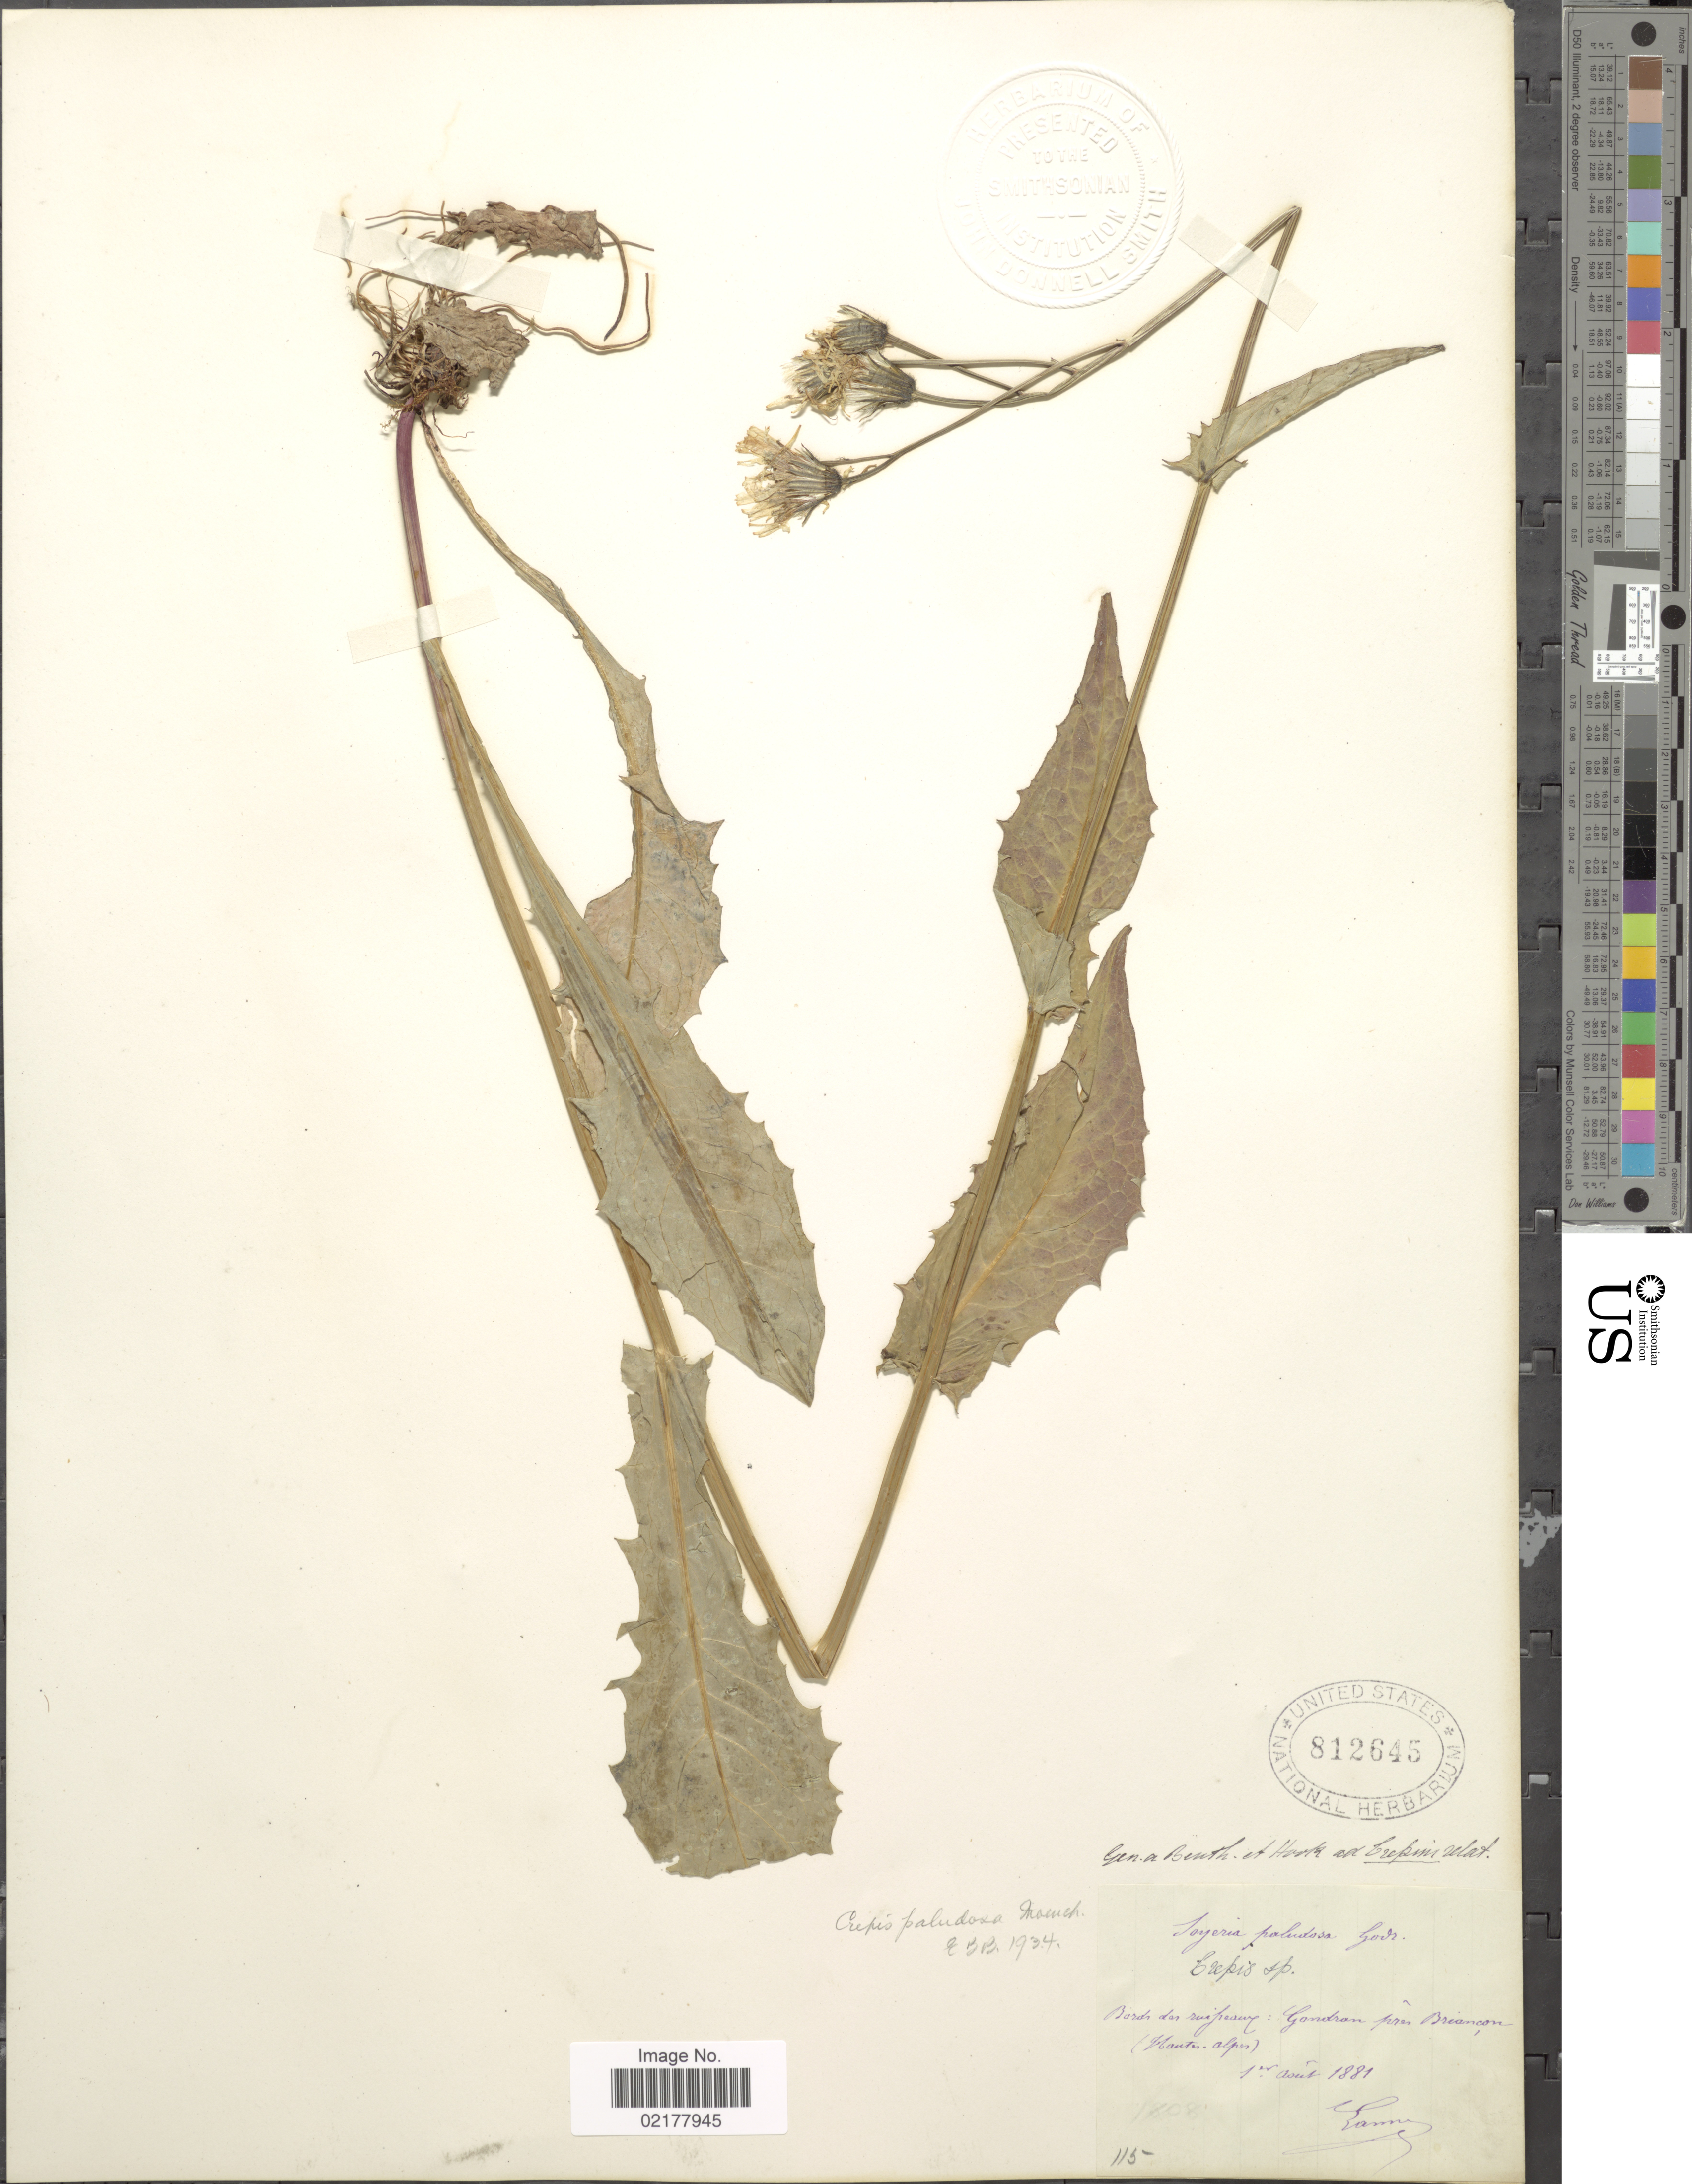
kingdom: Plantae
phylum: Tracheophyta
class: Magnoliopsida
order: Asterales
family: Asteraceae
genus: Crepis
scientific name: Crepis paludosa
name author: (L.) Moench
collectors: -- Lange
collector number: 115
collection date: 1881-08-01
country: France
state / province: Provence-Alpes-Côte d'Azur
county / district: Hautes-Alpes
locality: Gondran pres Briancon (Hautes-alpes)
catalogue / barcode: US 812645